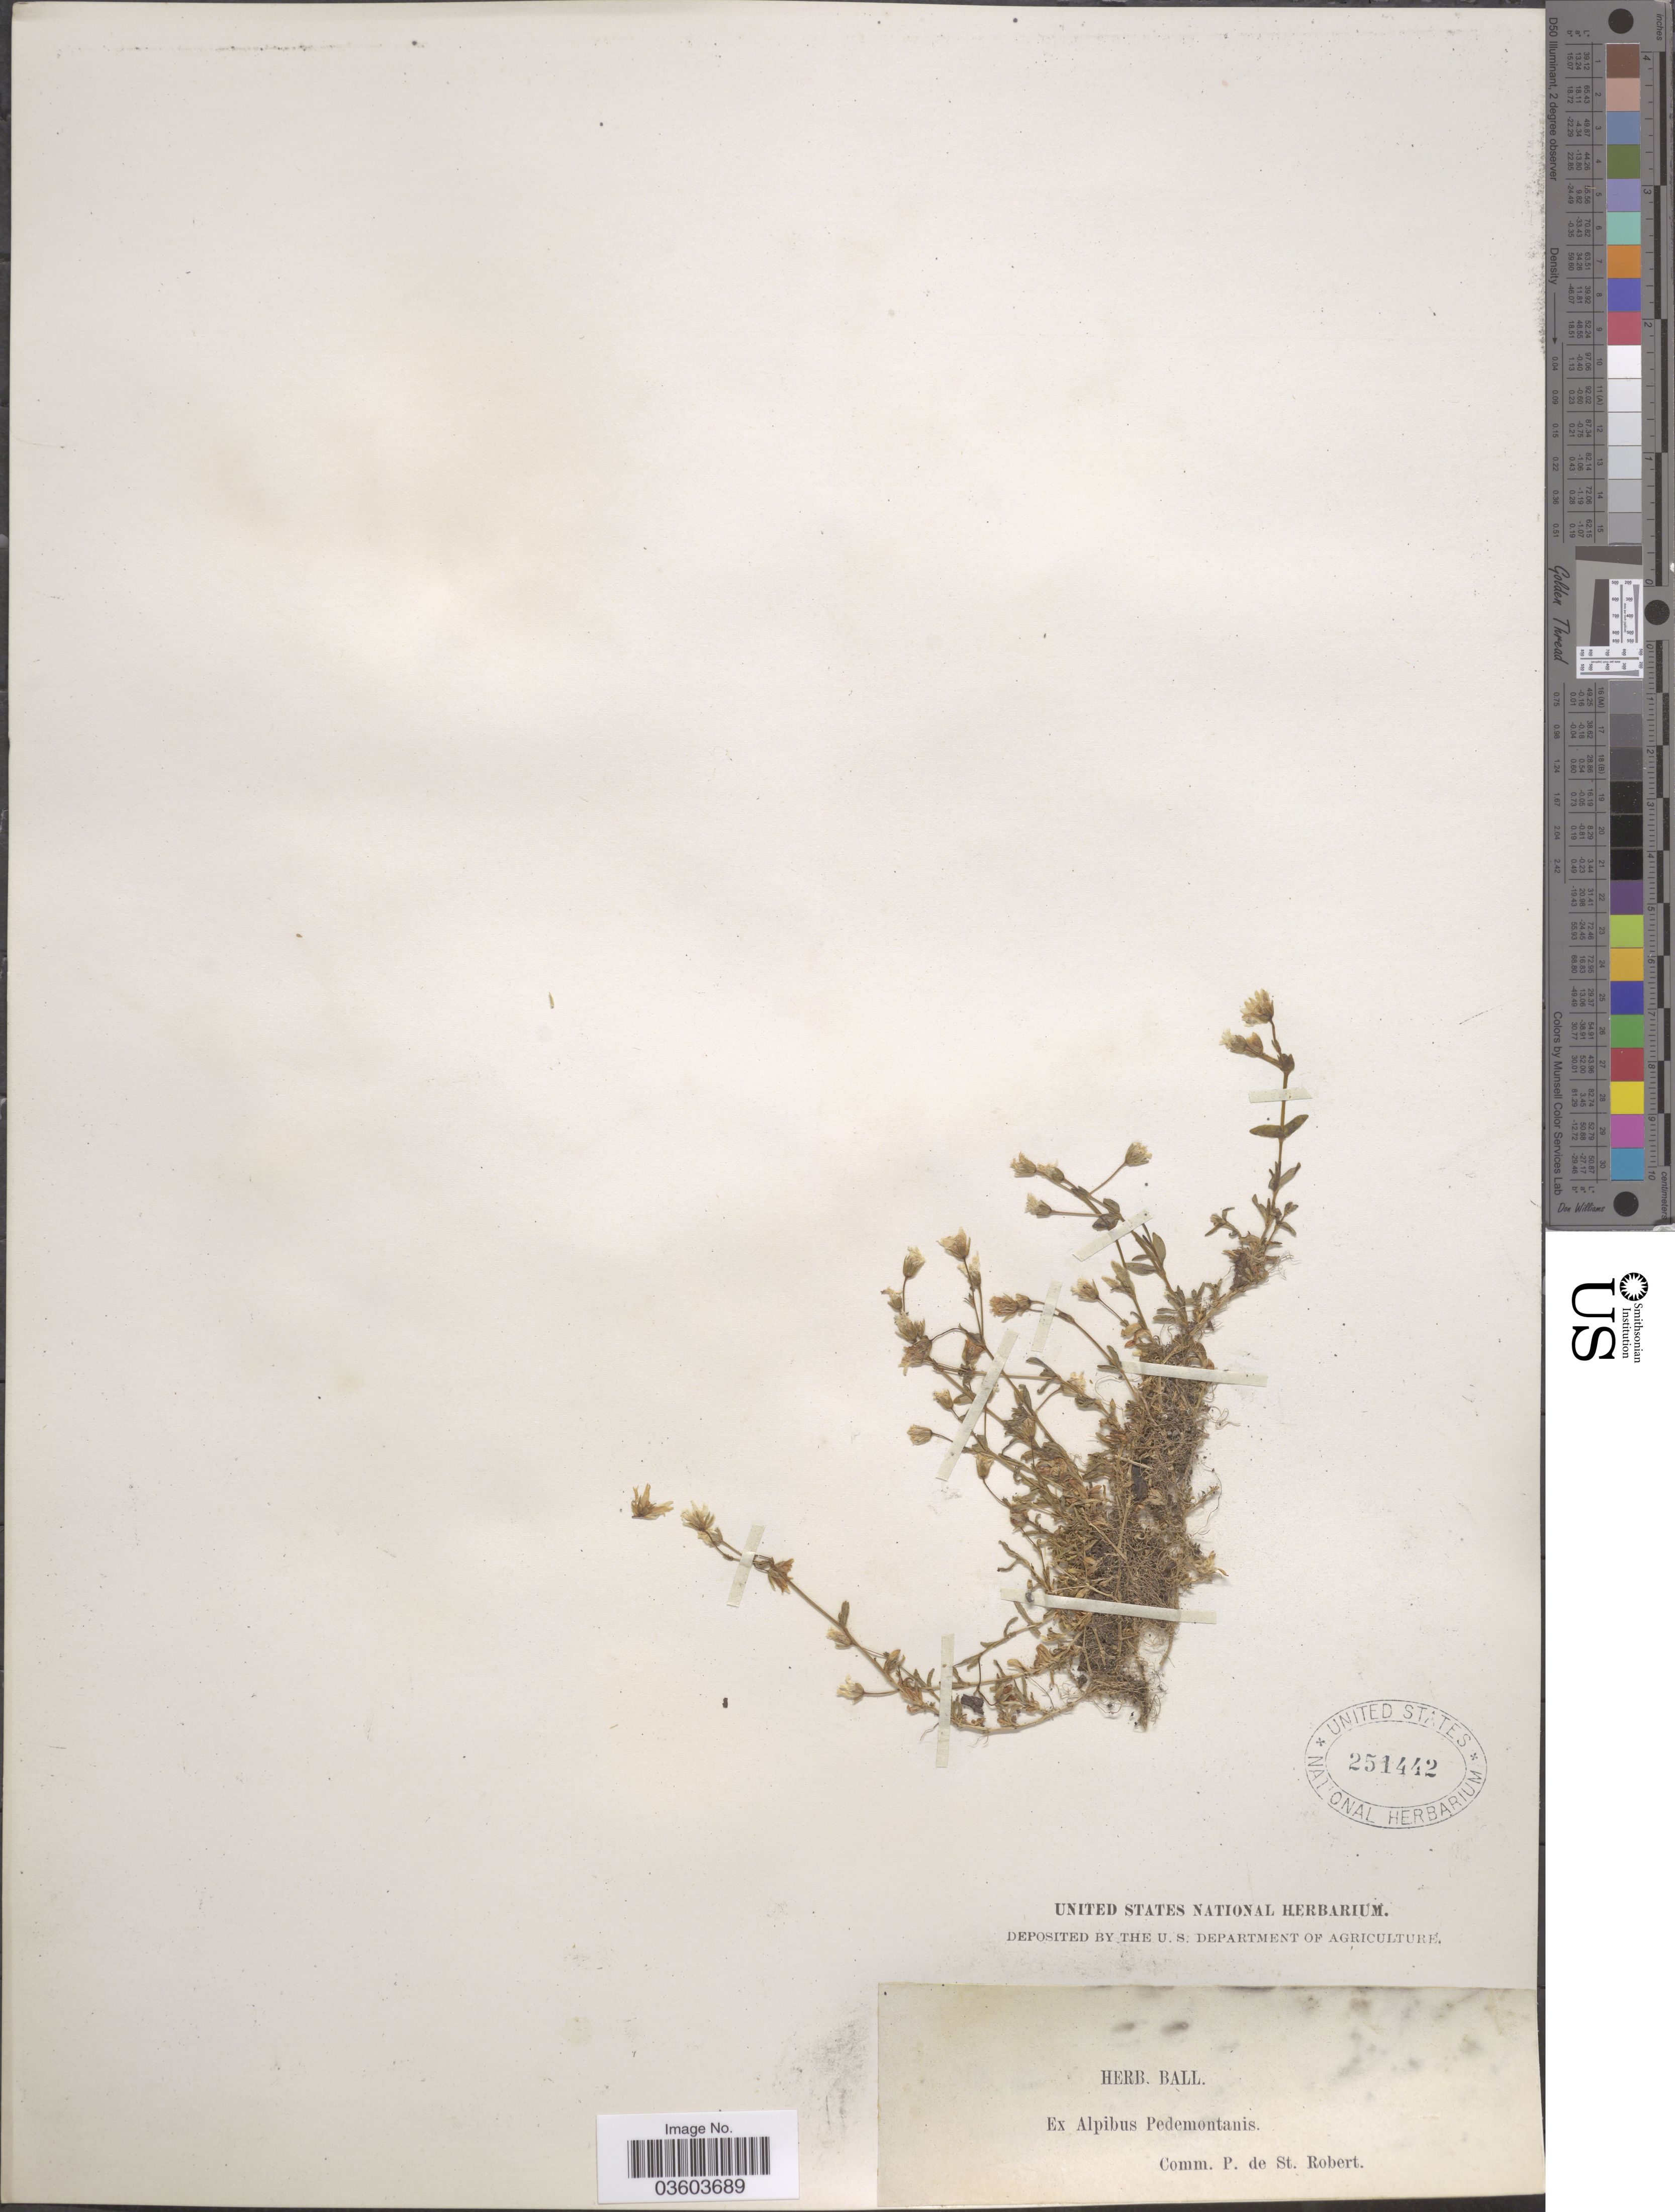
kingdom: Plantae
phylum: Tracheophyta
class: Magnoliopsida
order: Caryophyllales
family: Caryophyllaceae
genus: Cerastium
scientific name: Cerastium sp.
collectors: ex herb. Ball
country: Italy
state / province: Piedmont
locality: Ex Alpibus Pedemontanis.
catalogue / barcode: US 251442